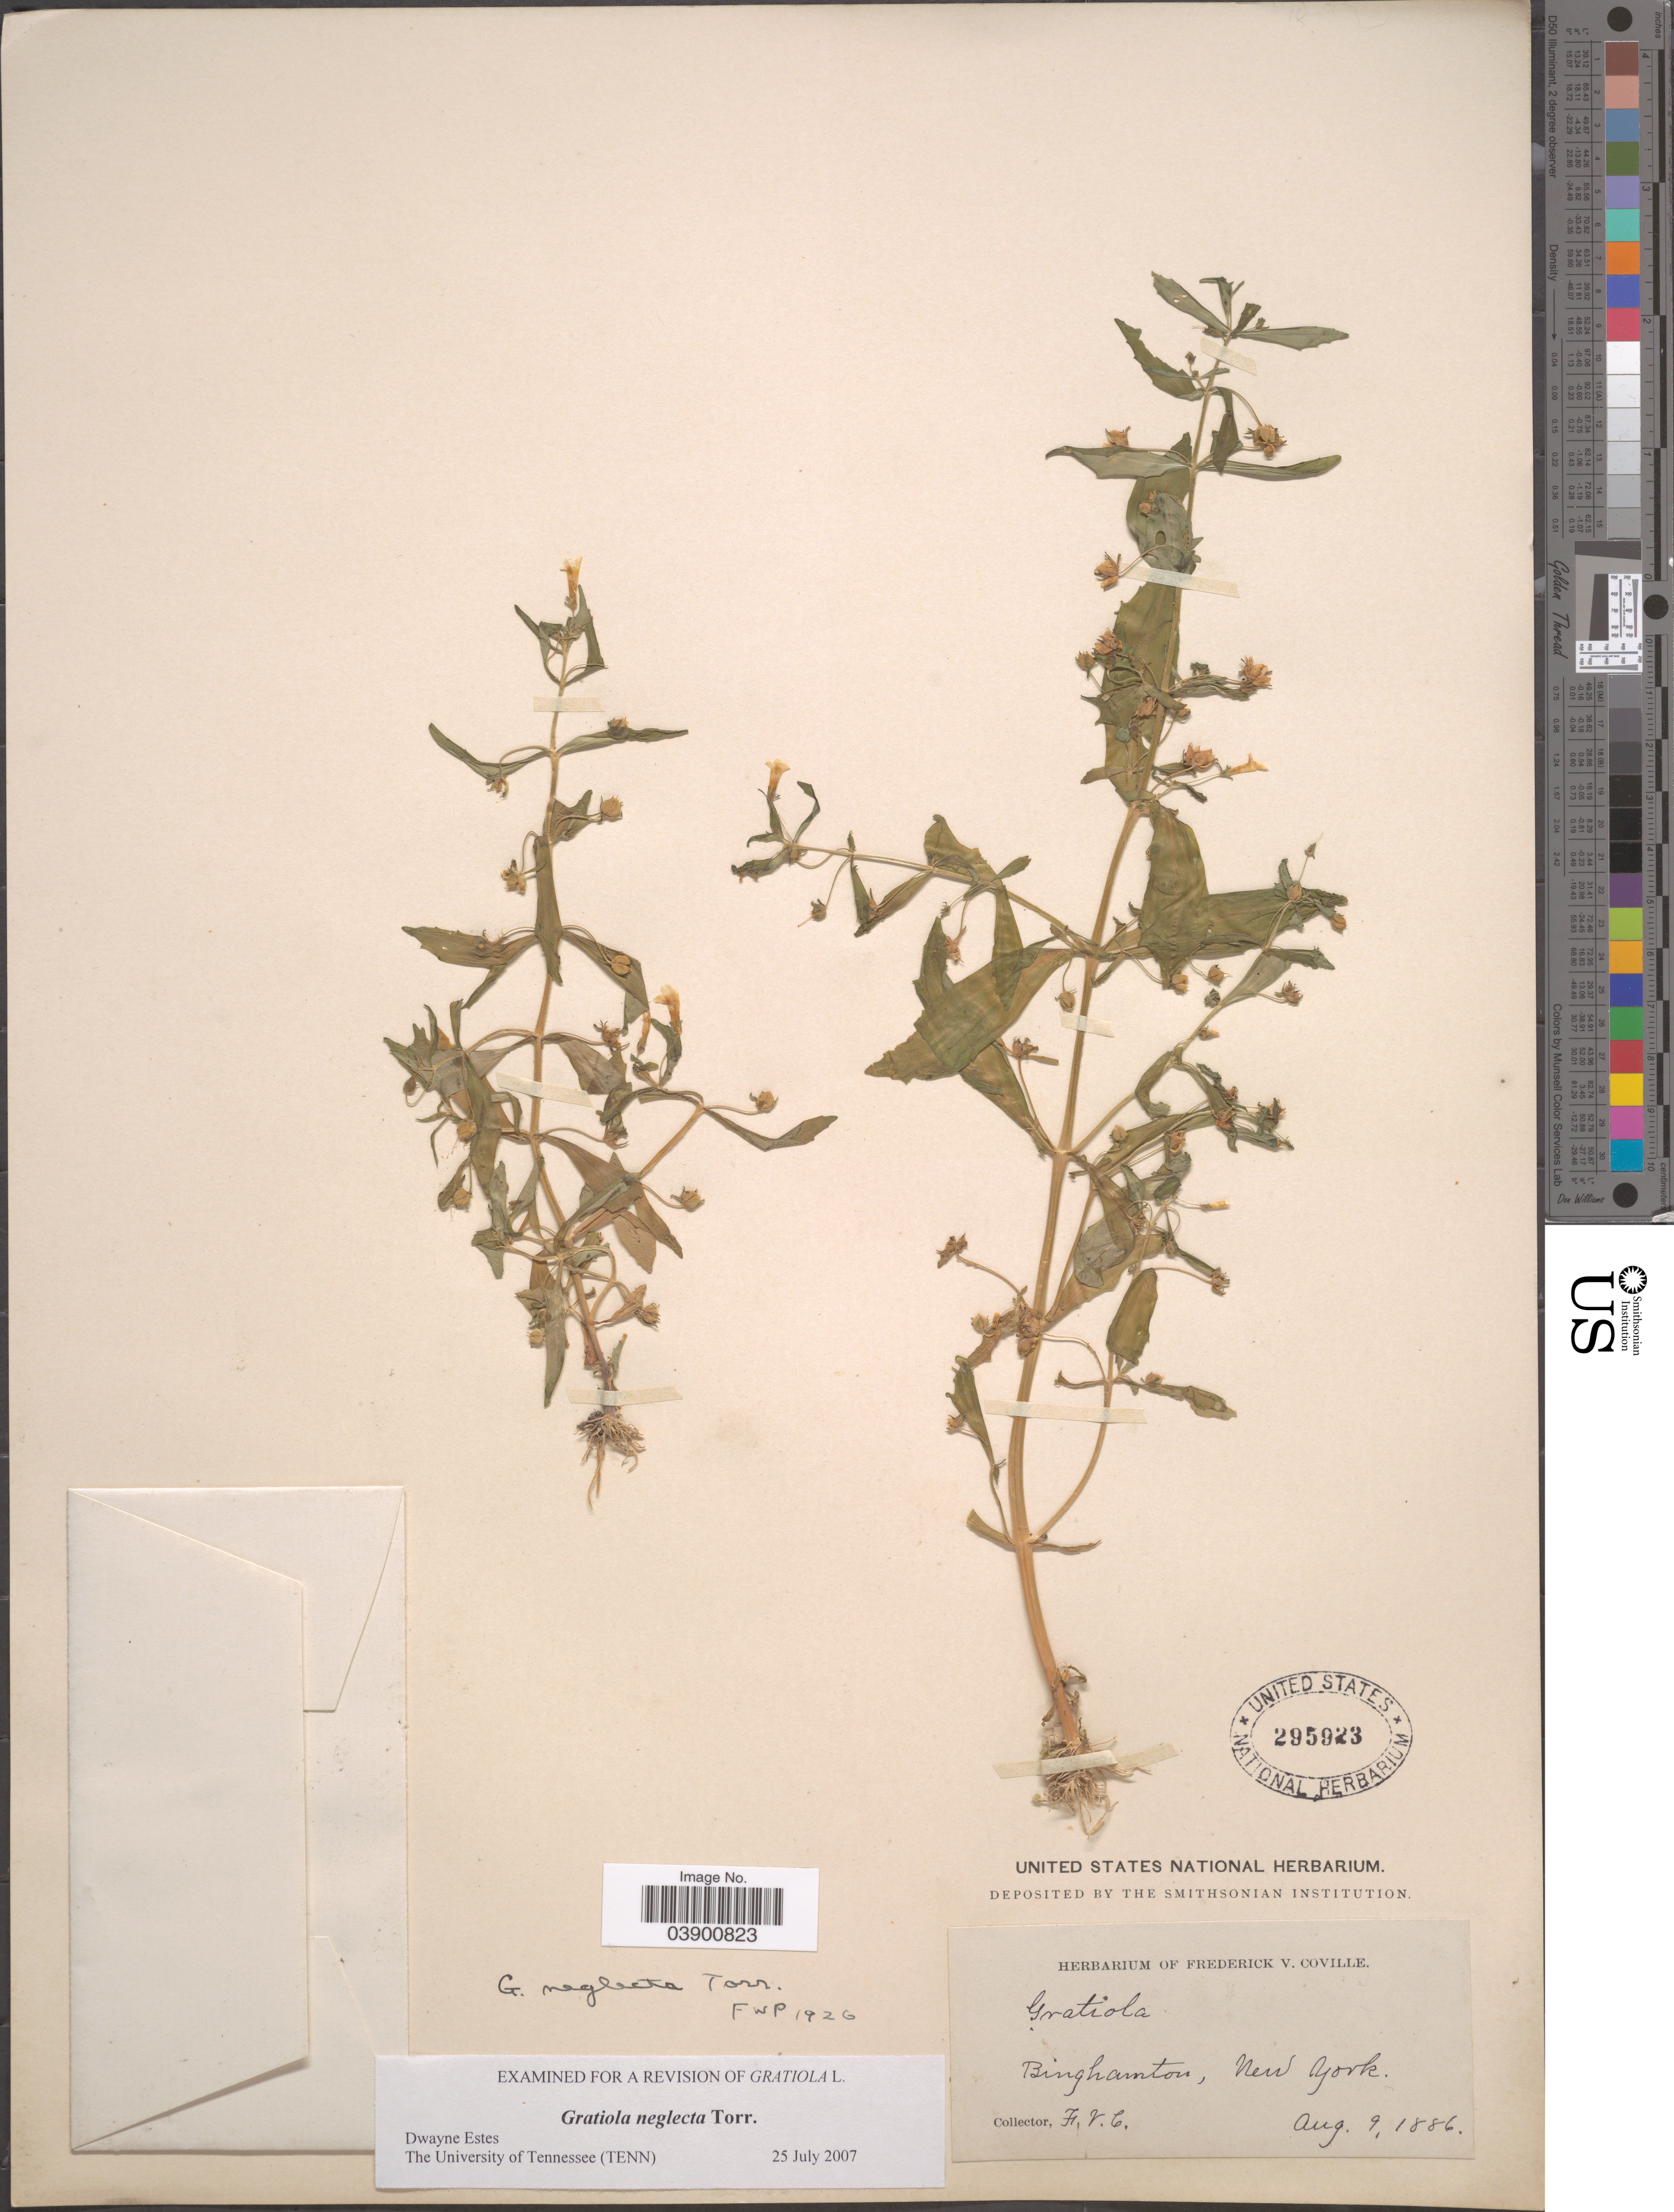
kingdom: Plantae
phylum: Tracheophyta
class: Magnoliopsida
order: Lamiales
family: Plantaginaceae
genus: Gratiola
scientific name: Gratiola neglecta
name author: Torr.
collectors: F. V. Coville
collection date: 1886-08-09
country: United States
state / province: New York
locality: Binghamton.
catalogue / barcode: US 295923